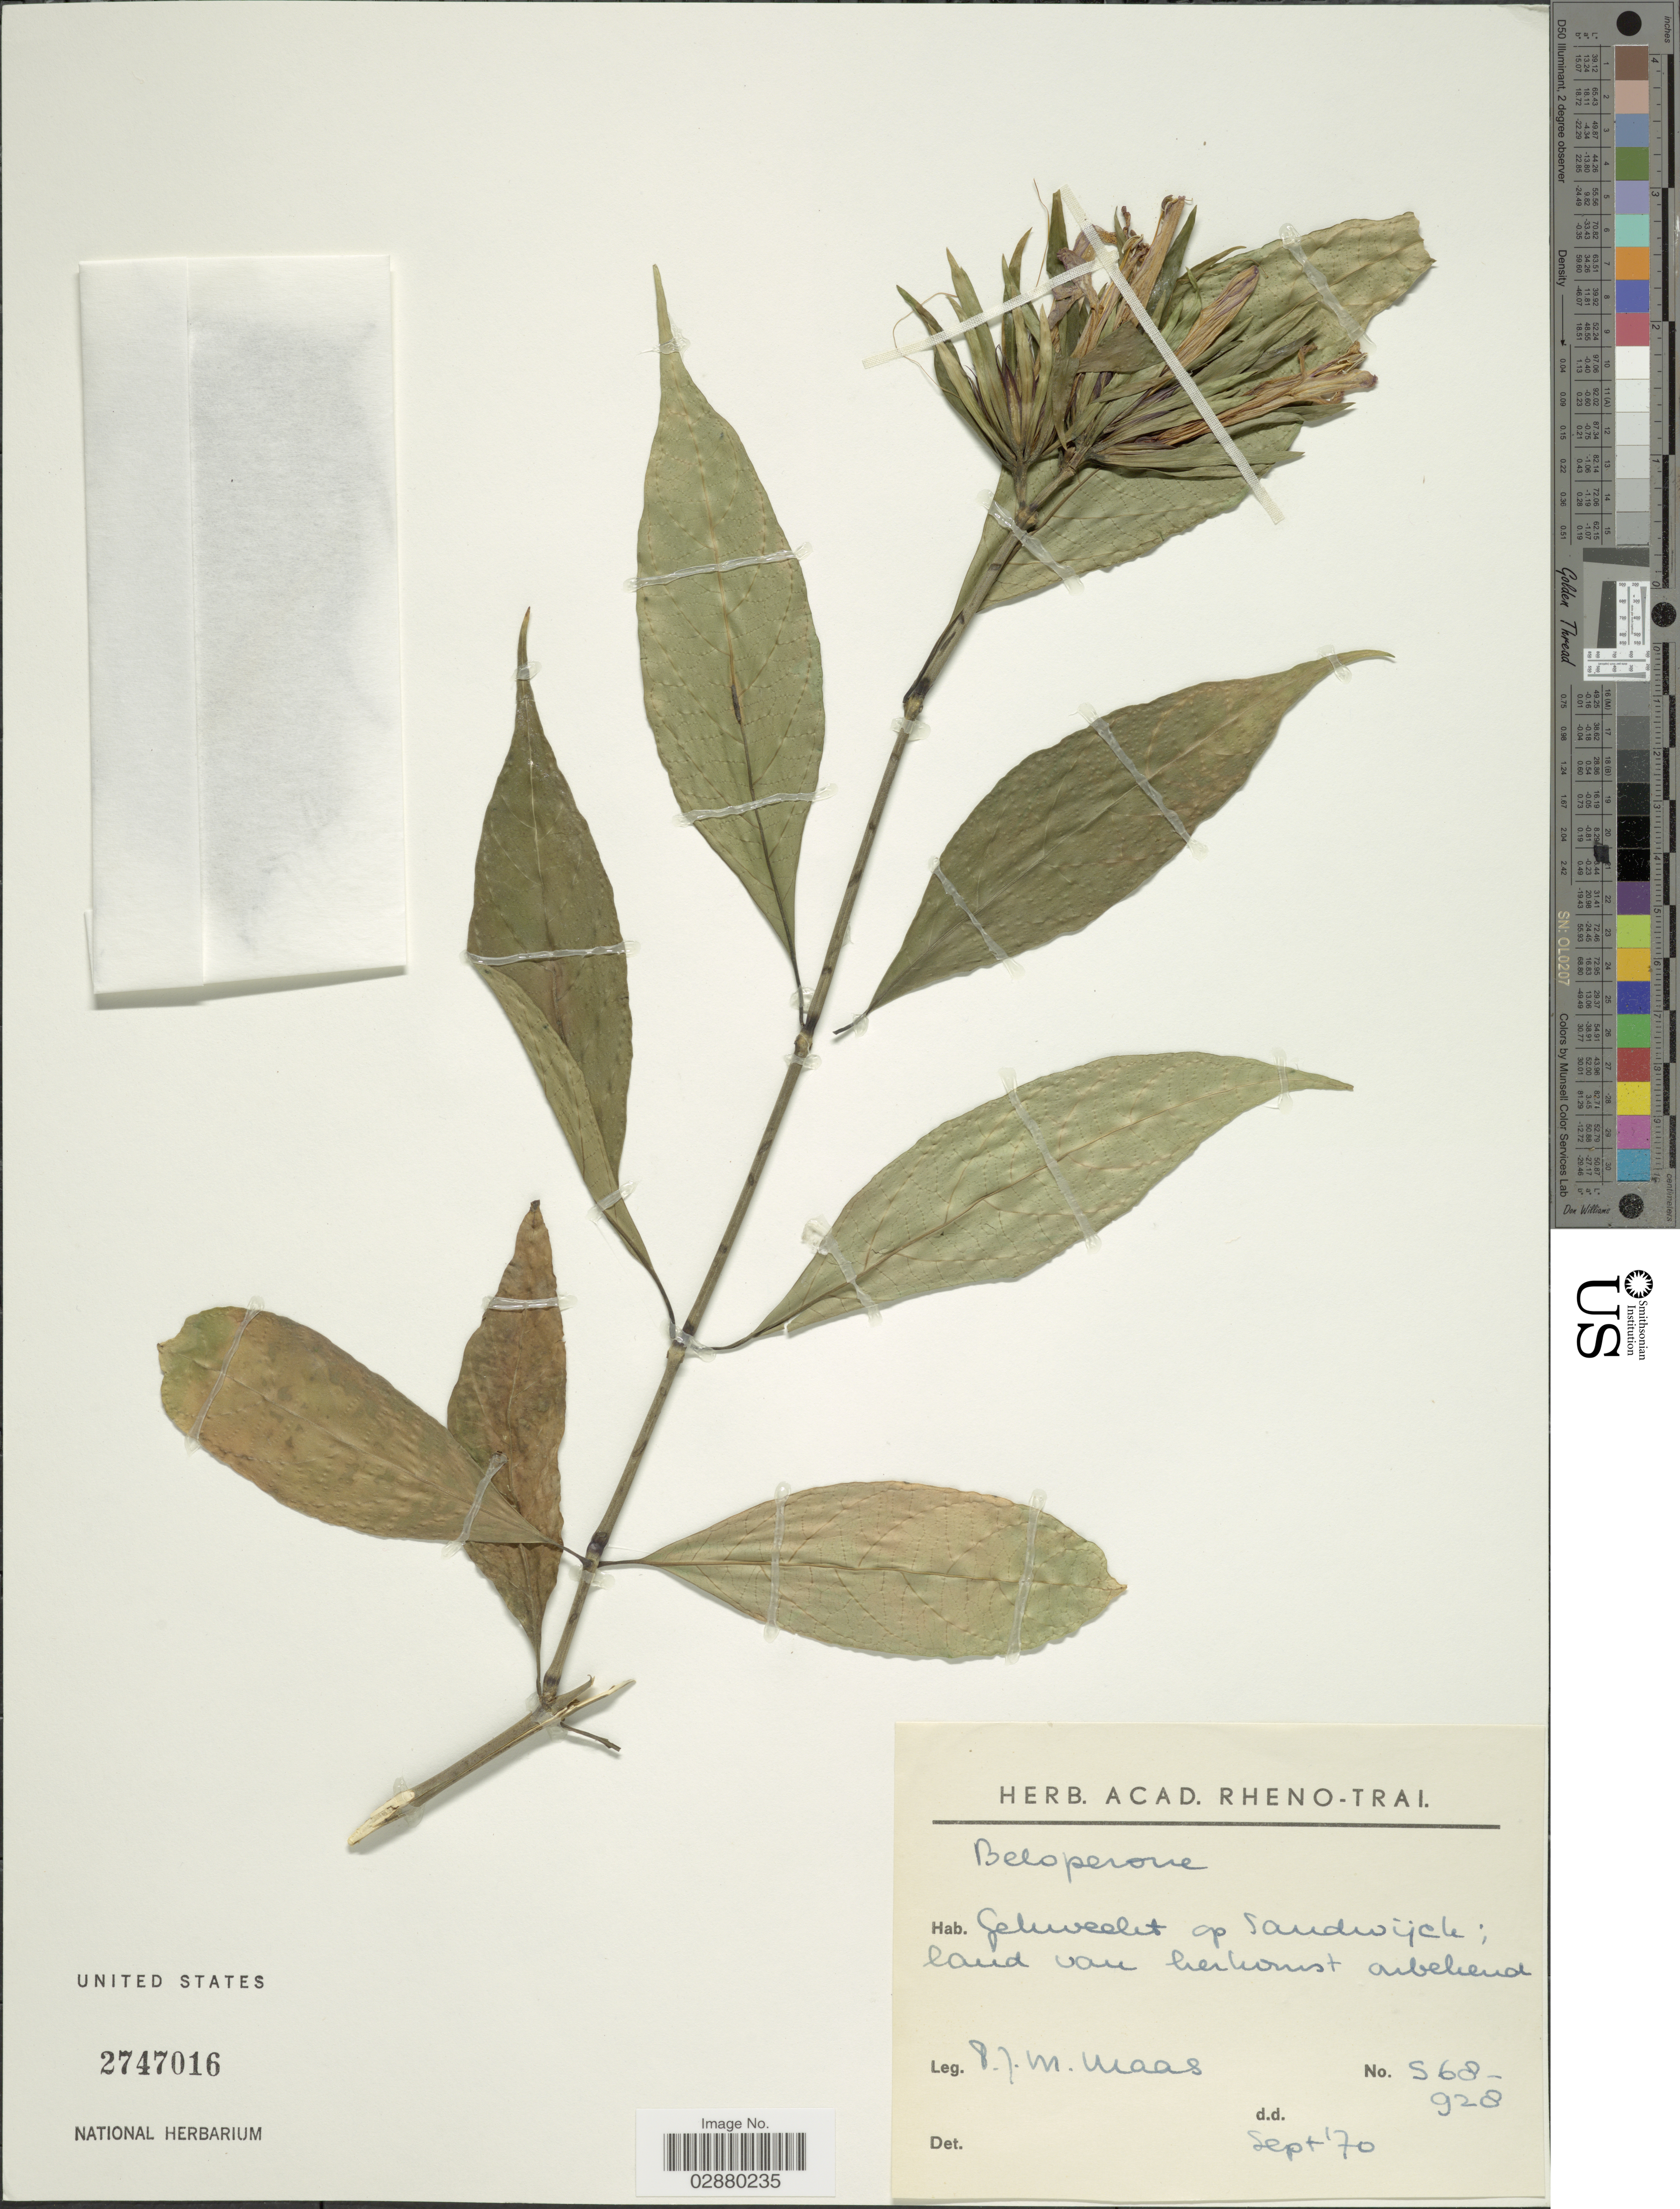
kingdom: Plantae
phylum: Tracheophyta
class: Magnoliopsida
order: Lamiales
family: Acanthaceae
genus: Justicia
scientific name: Justicia plumbaginifolia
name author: J. Jacq.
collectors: P. Maas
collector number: S68-928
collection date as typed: Transcribed d/m/y: /9/70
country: Netherlands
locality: Gekweekt op Sandwijck.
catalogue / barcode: US 2747016